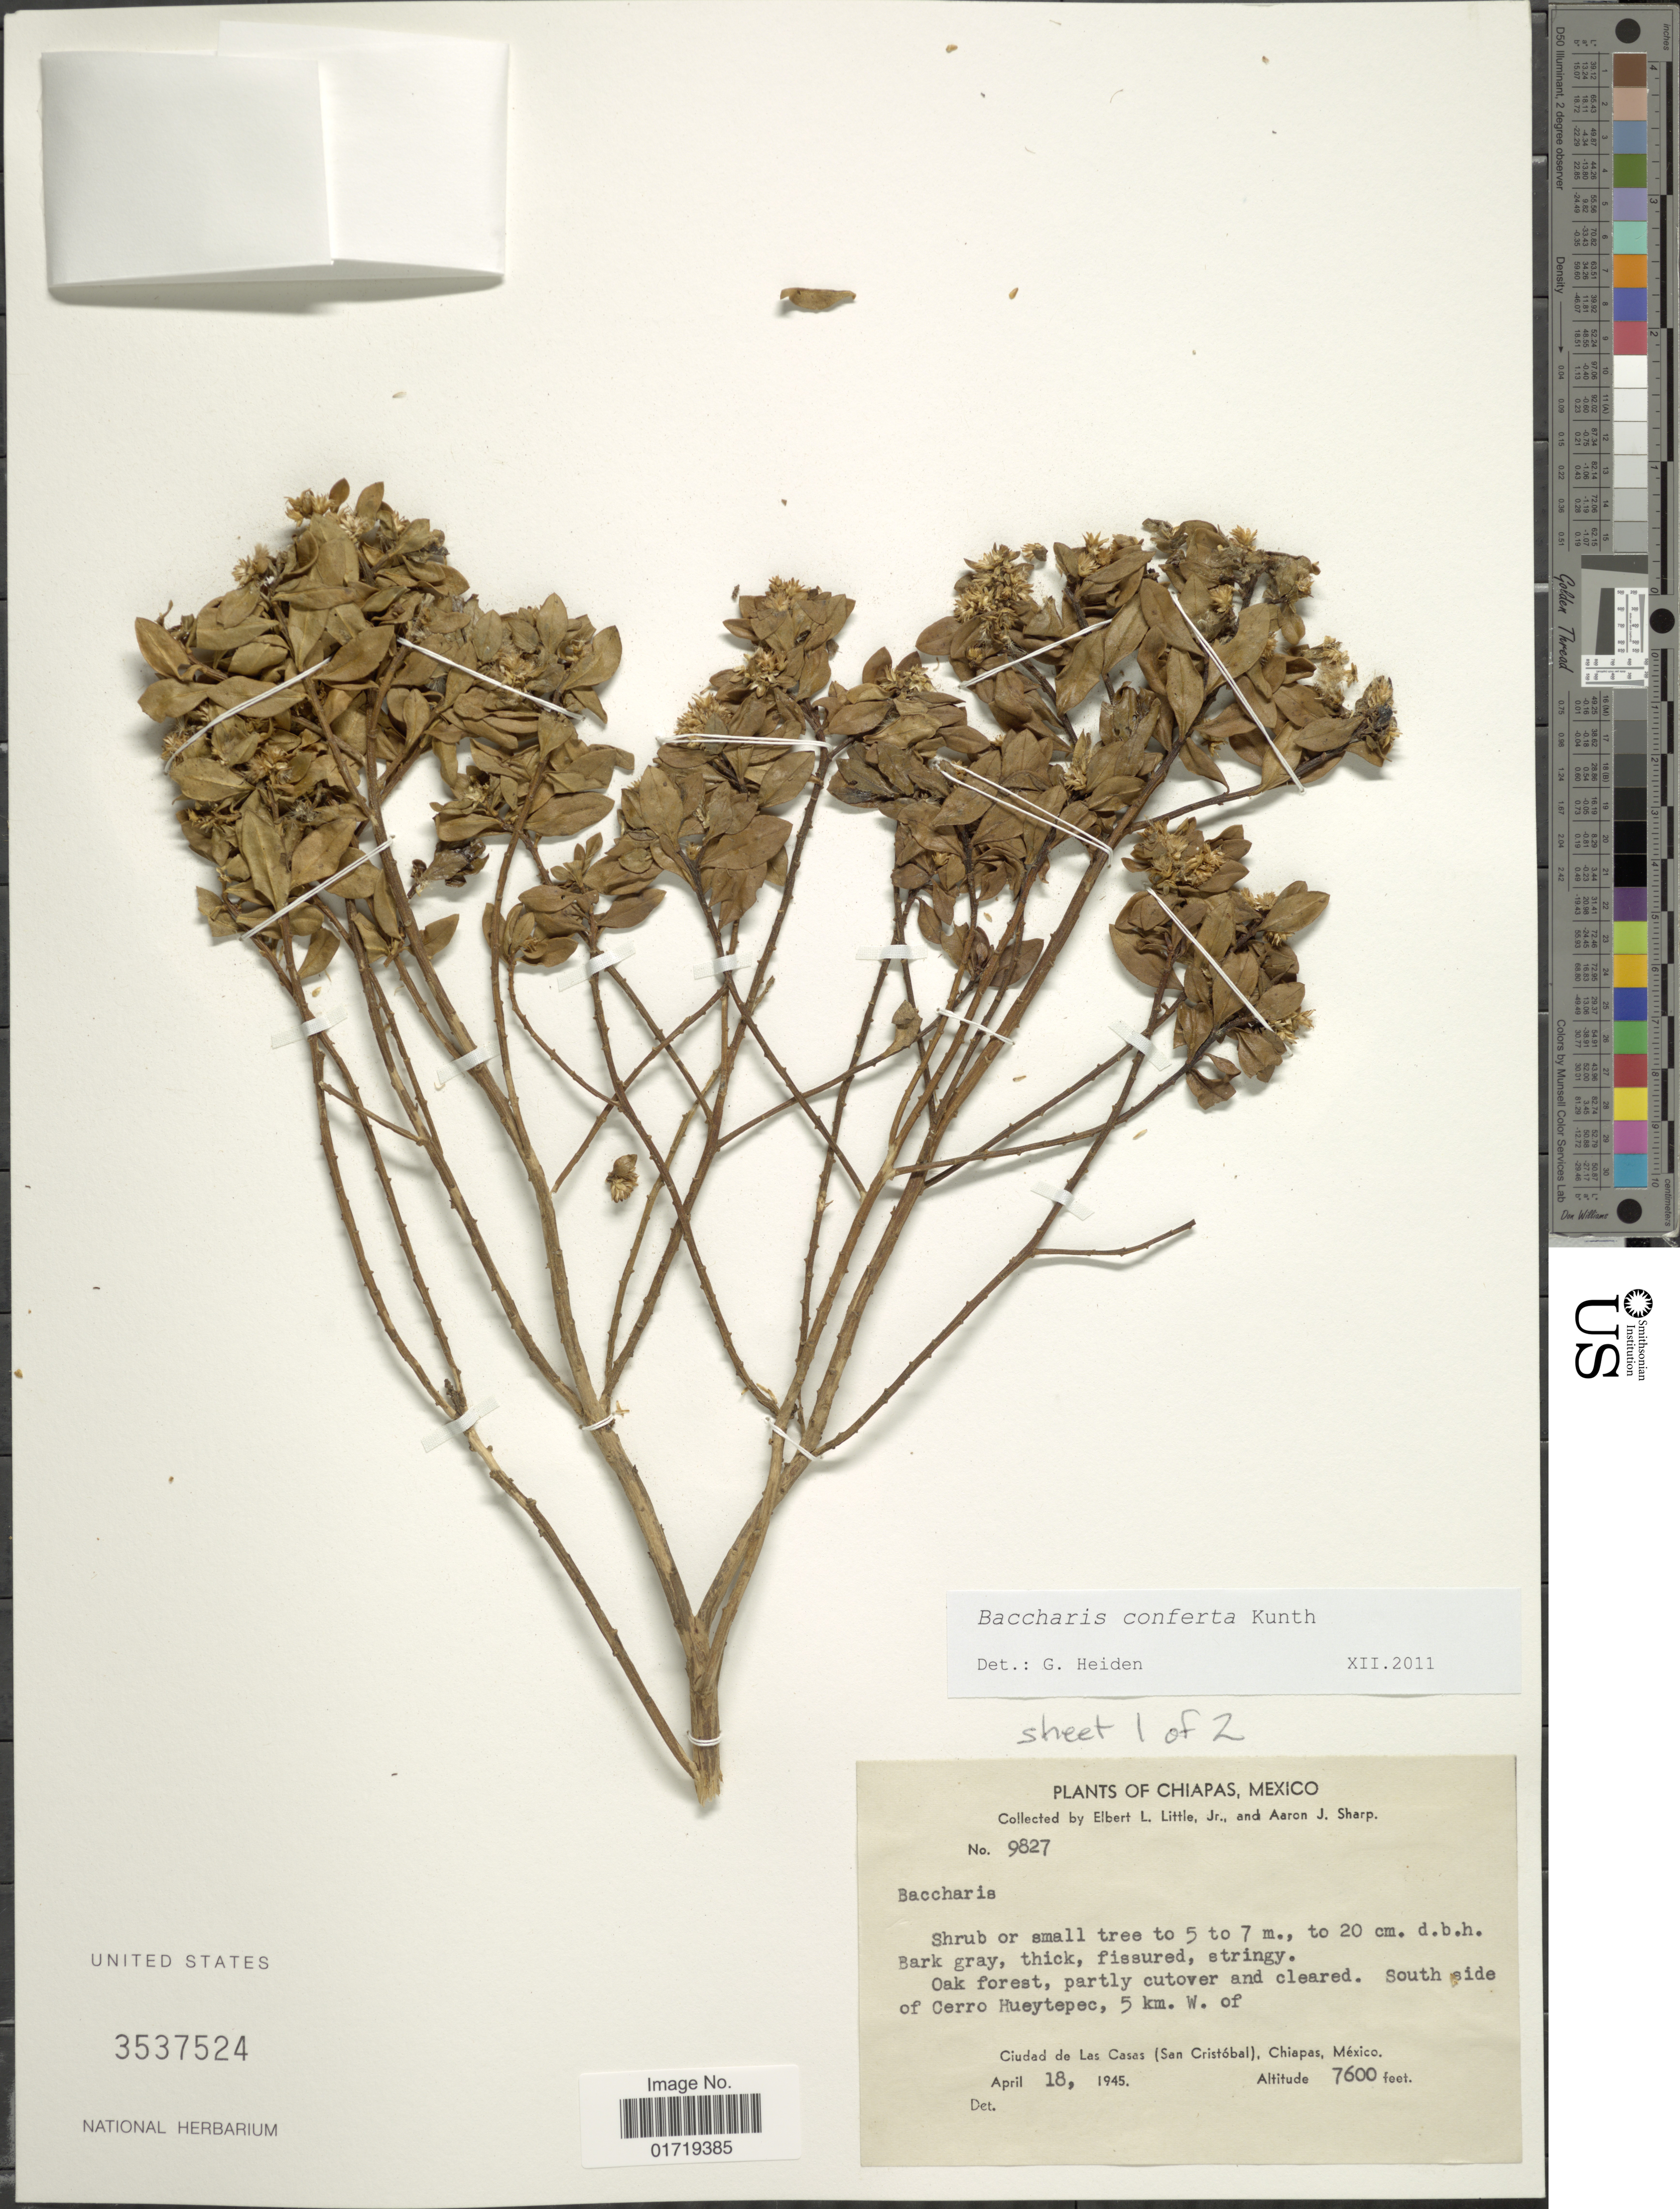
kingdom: Plantae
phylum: Tracheophyta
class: Magnoliopsida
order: Asterales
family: Asteraceae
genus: Baccharis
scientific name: Baccharis conferta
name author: Kunth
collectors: E. L. Little & Mrs A. J. Sharp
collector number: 9827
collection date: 1945-04-18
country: Mexico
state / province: Chiapas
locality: South side of Cerro Hueytepec, 5 km. W. of Ciudad de Las Casas (San Cristobal), Chiapas, Mexico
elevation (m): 2316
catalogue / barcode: US 3537524